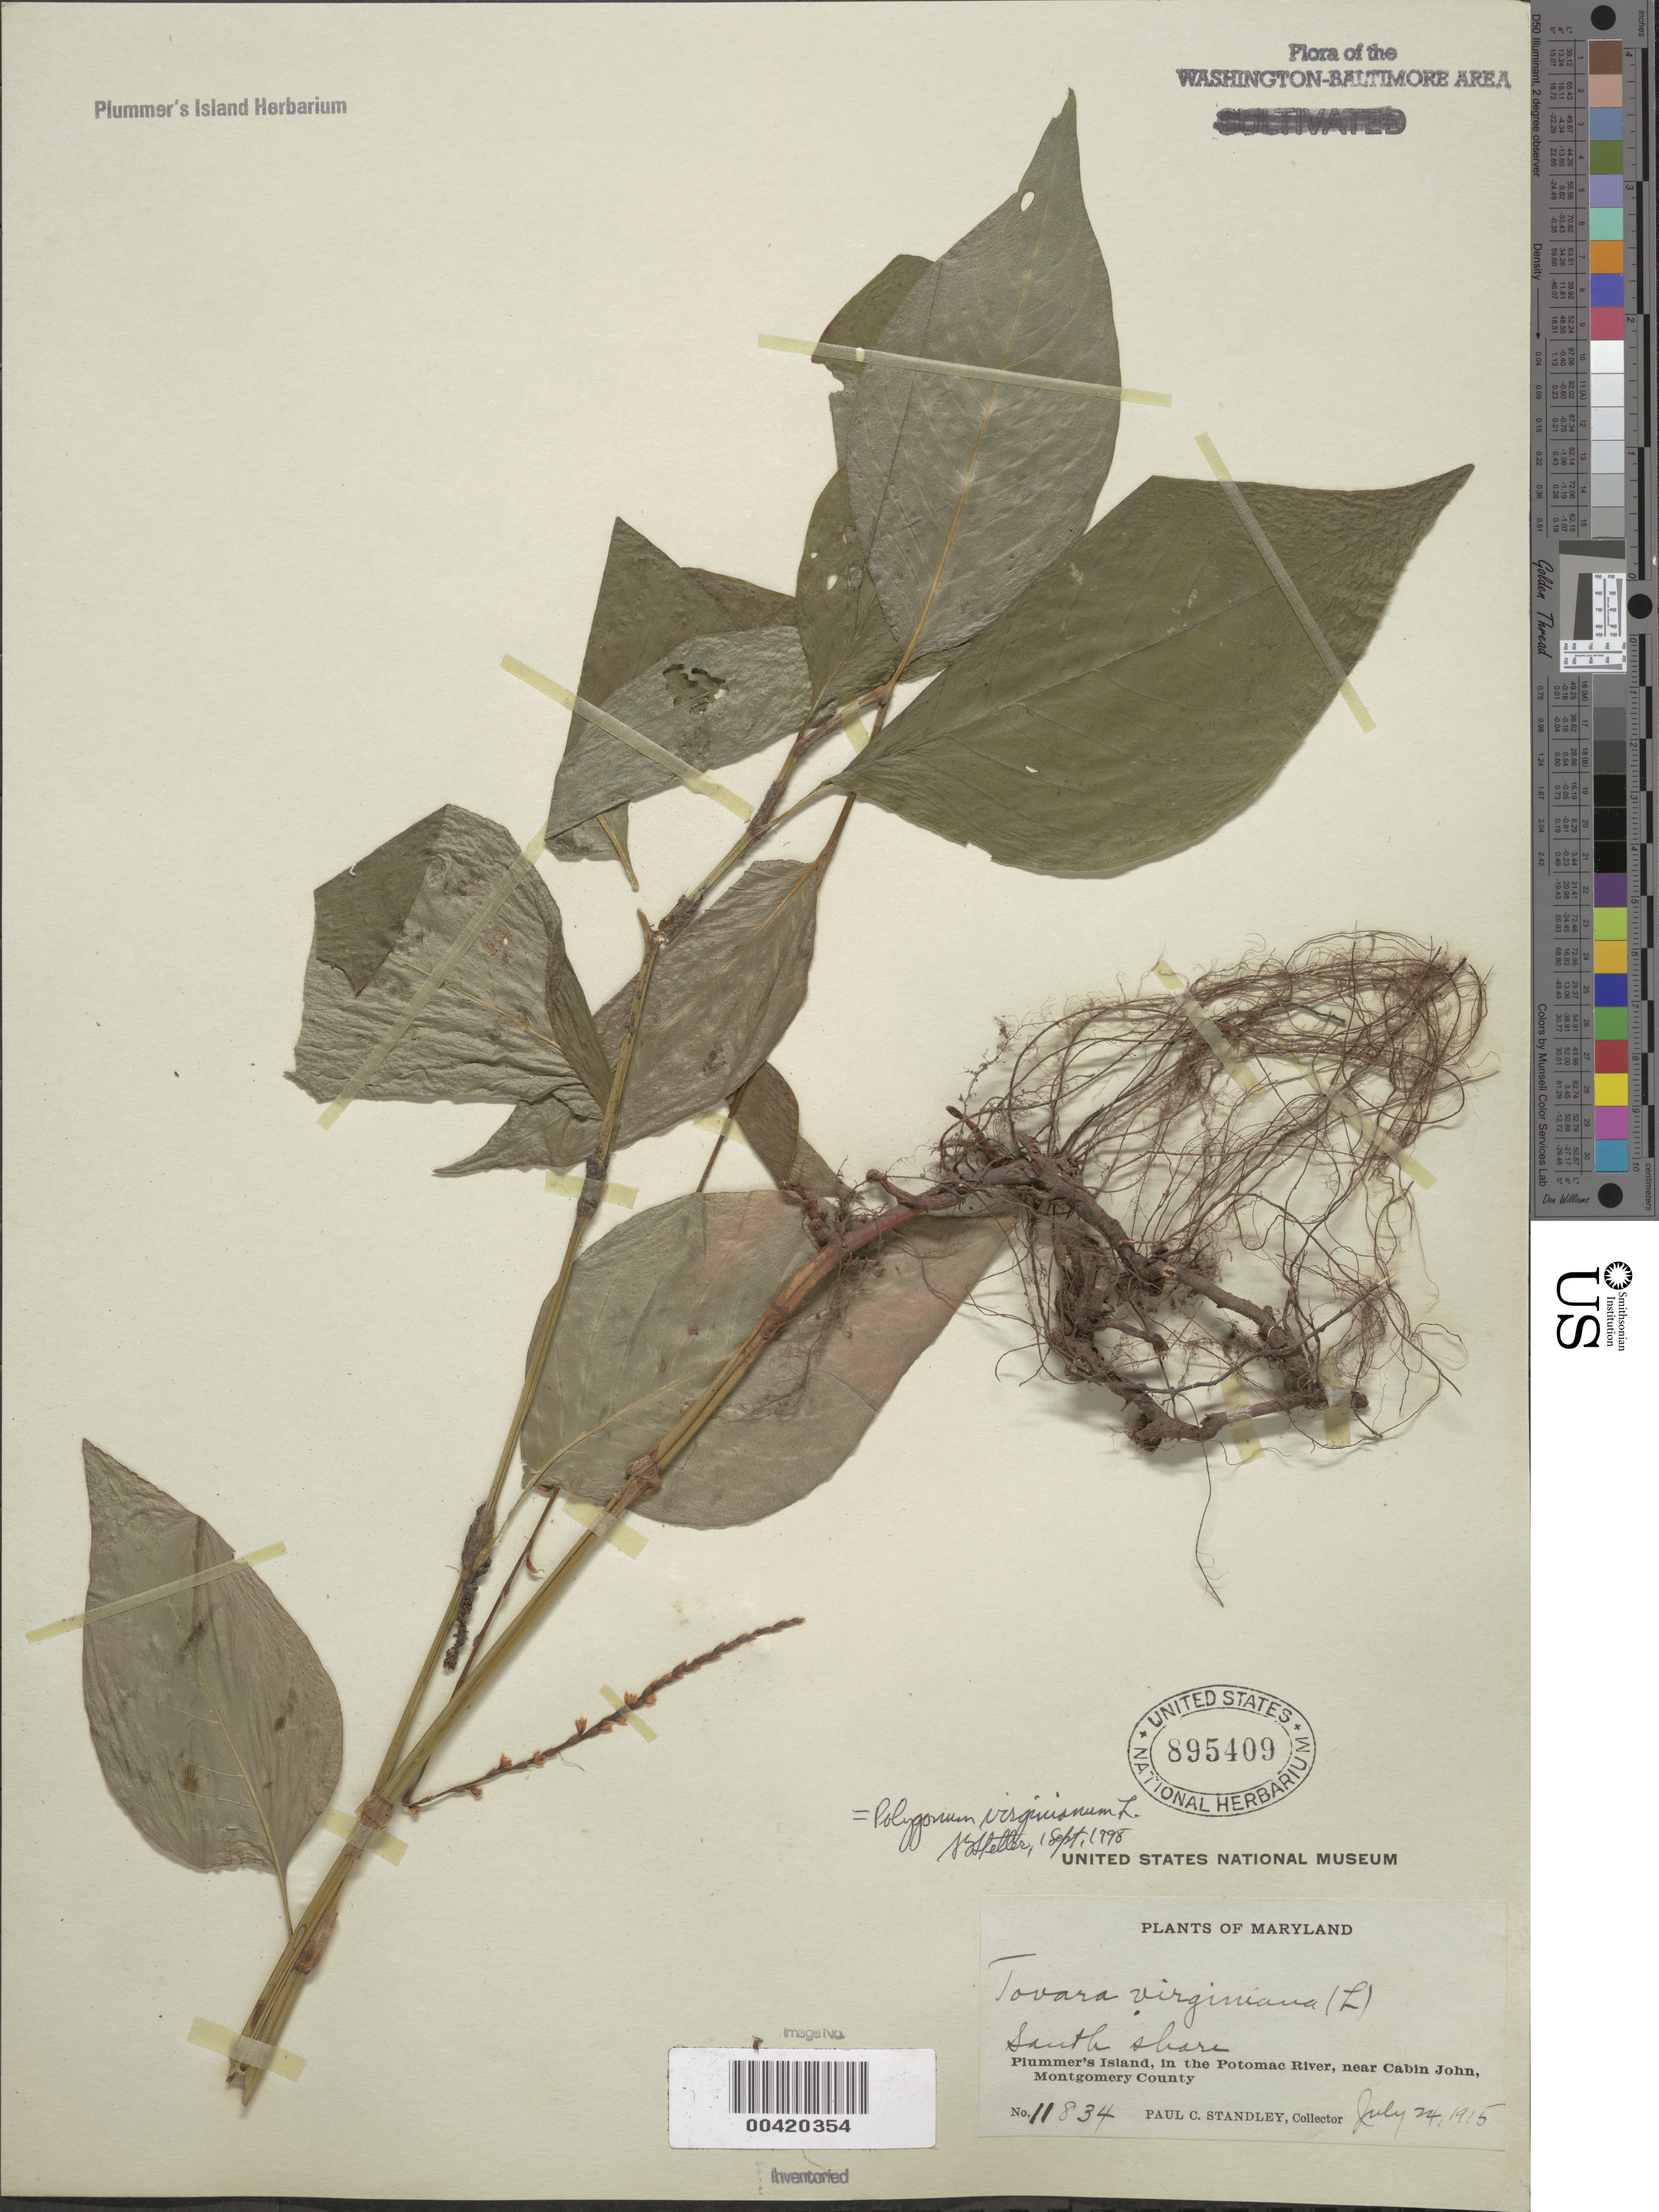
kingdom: Plantae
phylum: Tracheophyta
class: Magnoliopsida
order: Caryophyllales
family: Polygonaceae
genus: Persicaria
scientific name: Persicaria virginiana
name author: (L.) Gaertn.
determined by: Atha, D. E.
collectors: P. C. Standley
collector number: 11834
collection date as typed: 24 Jul 1915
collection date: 1915-07-24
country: United States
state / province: Maryland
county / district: Montgomery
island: Plummers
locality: Plummer's Island; south shore Plummers Island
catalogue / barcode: US 895409